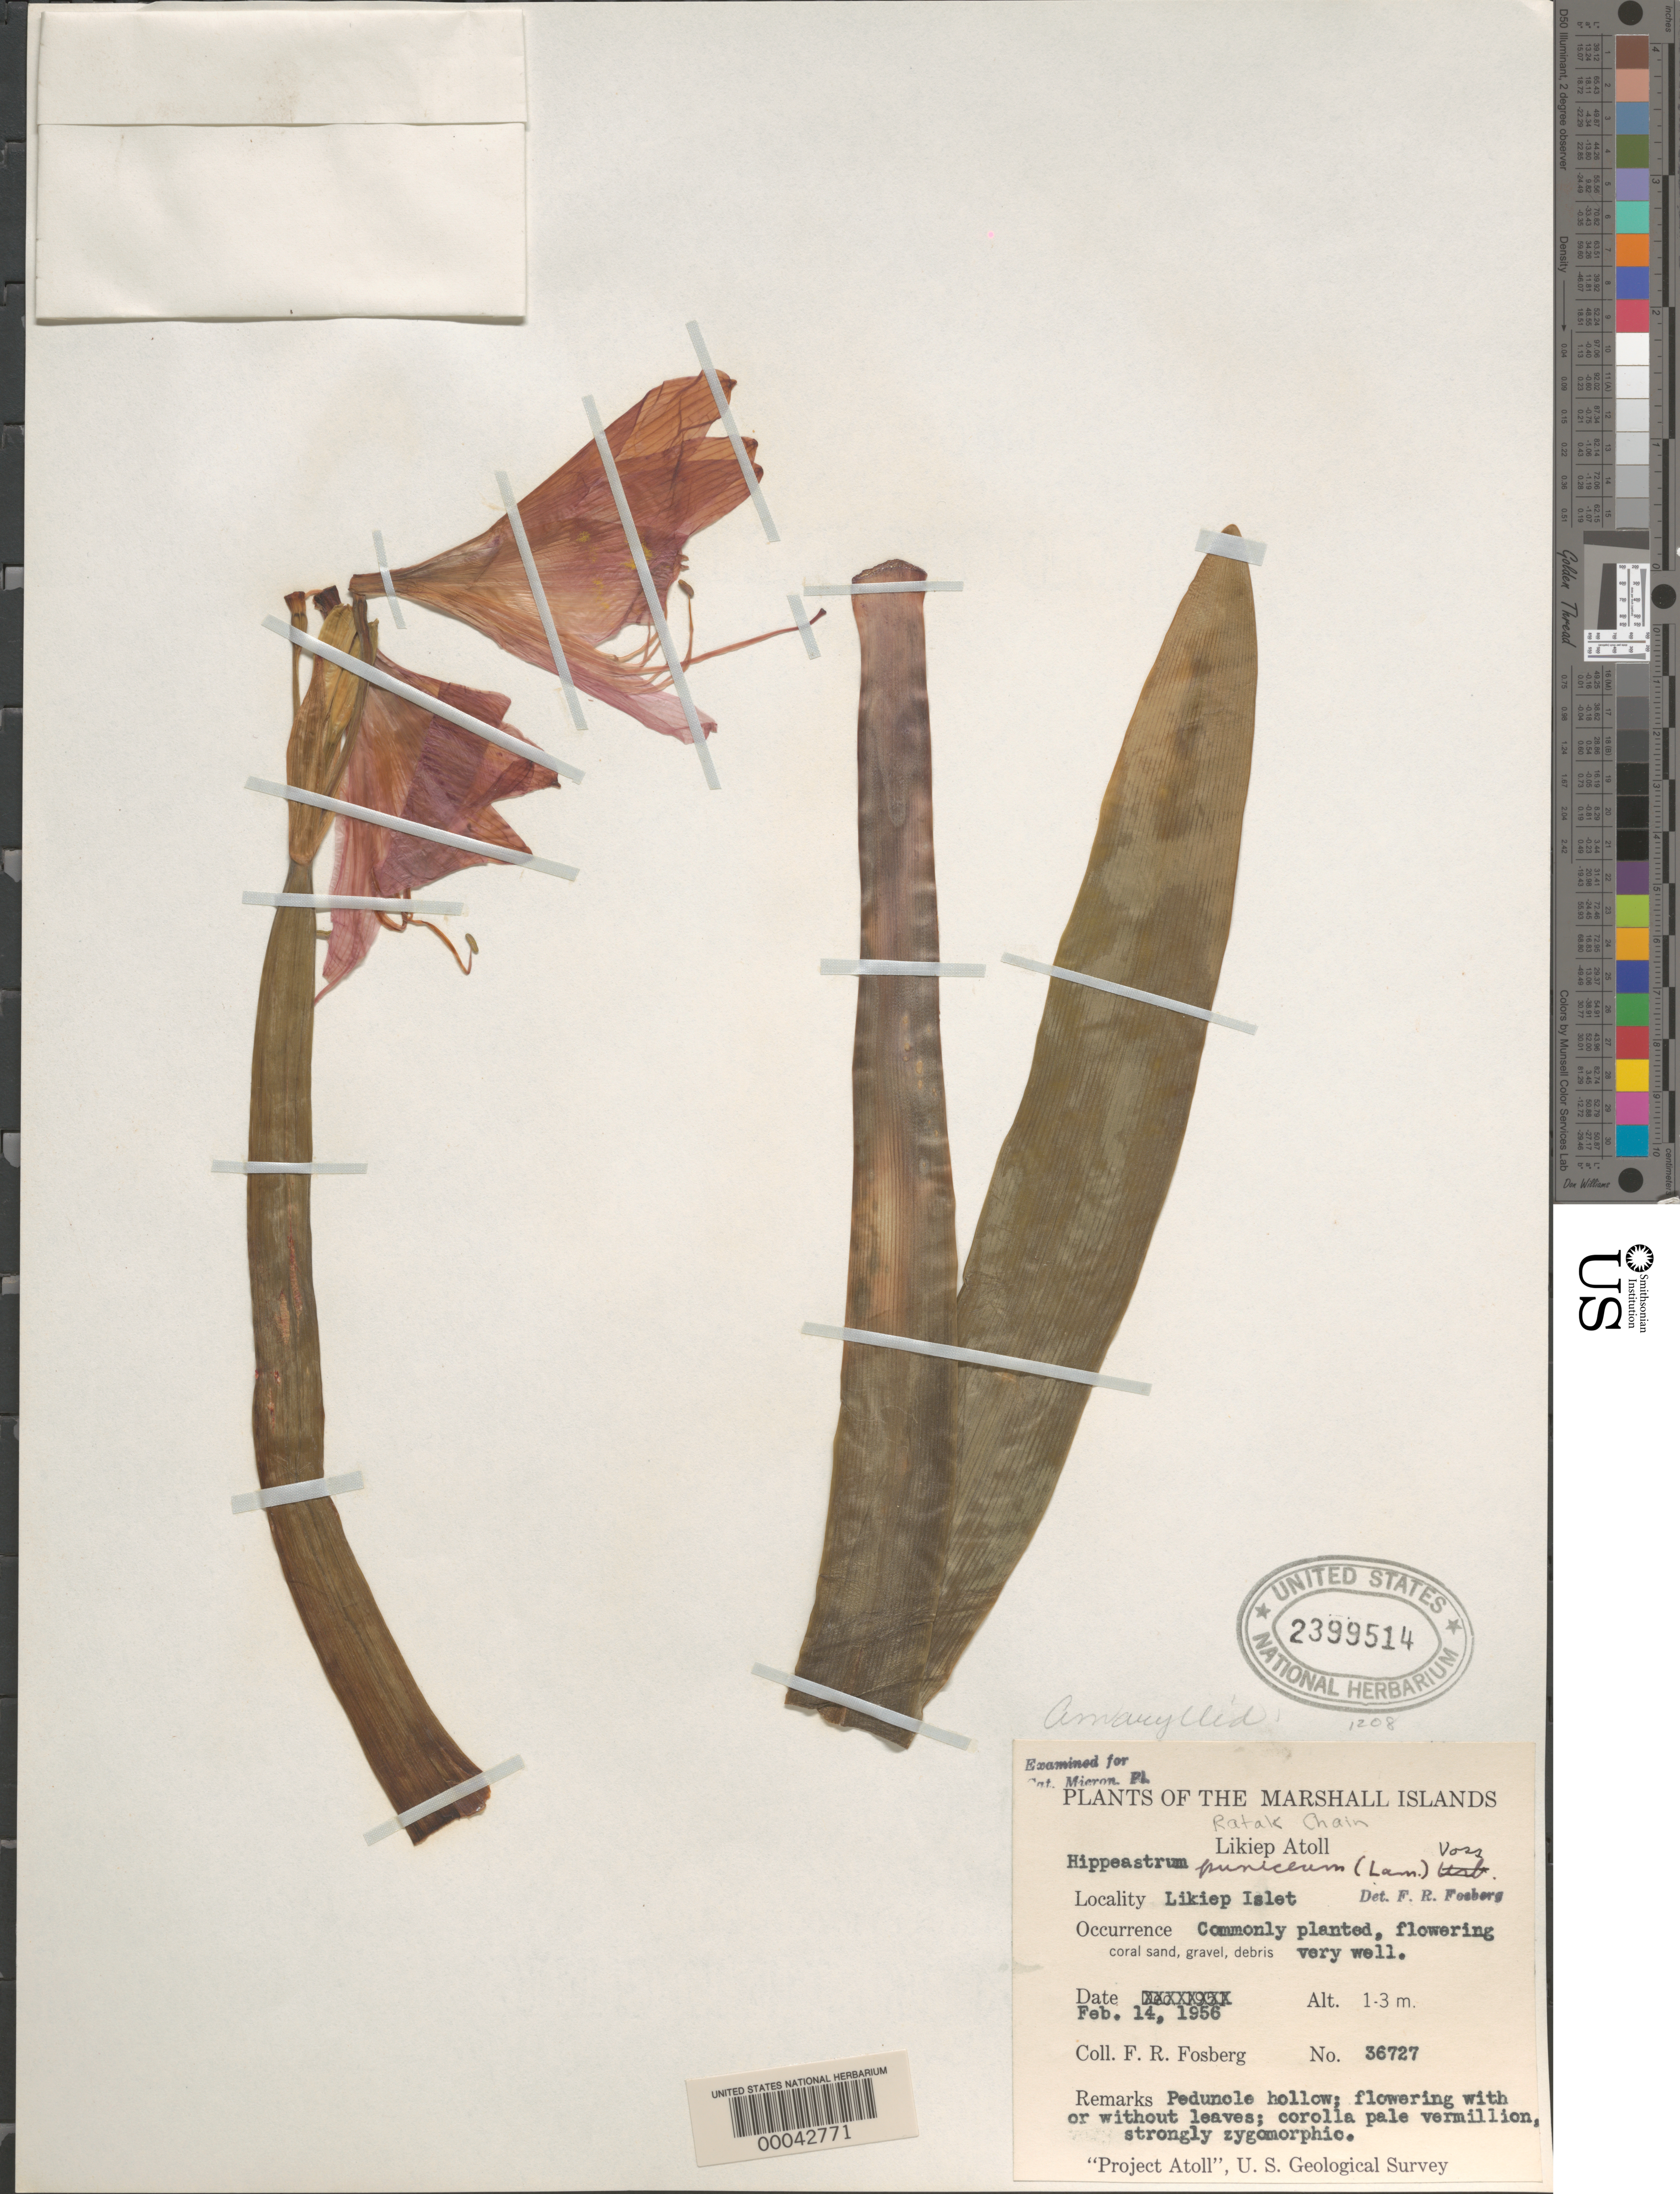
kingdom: Plantae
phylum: Tracheophyta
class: Liliopsida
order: Asparagales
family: Amaryllidaceae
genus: Hippeastrum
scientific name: Hippeastrum puniceum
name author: (Lam.) Voss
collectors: F. R. Fosberg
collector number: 36727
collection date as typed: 14 Feb 1956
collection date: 1956-02-14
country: Marshall Islands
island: Likiep Island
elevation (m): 1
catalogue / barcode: US 2399514